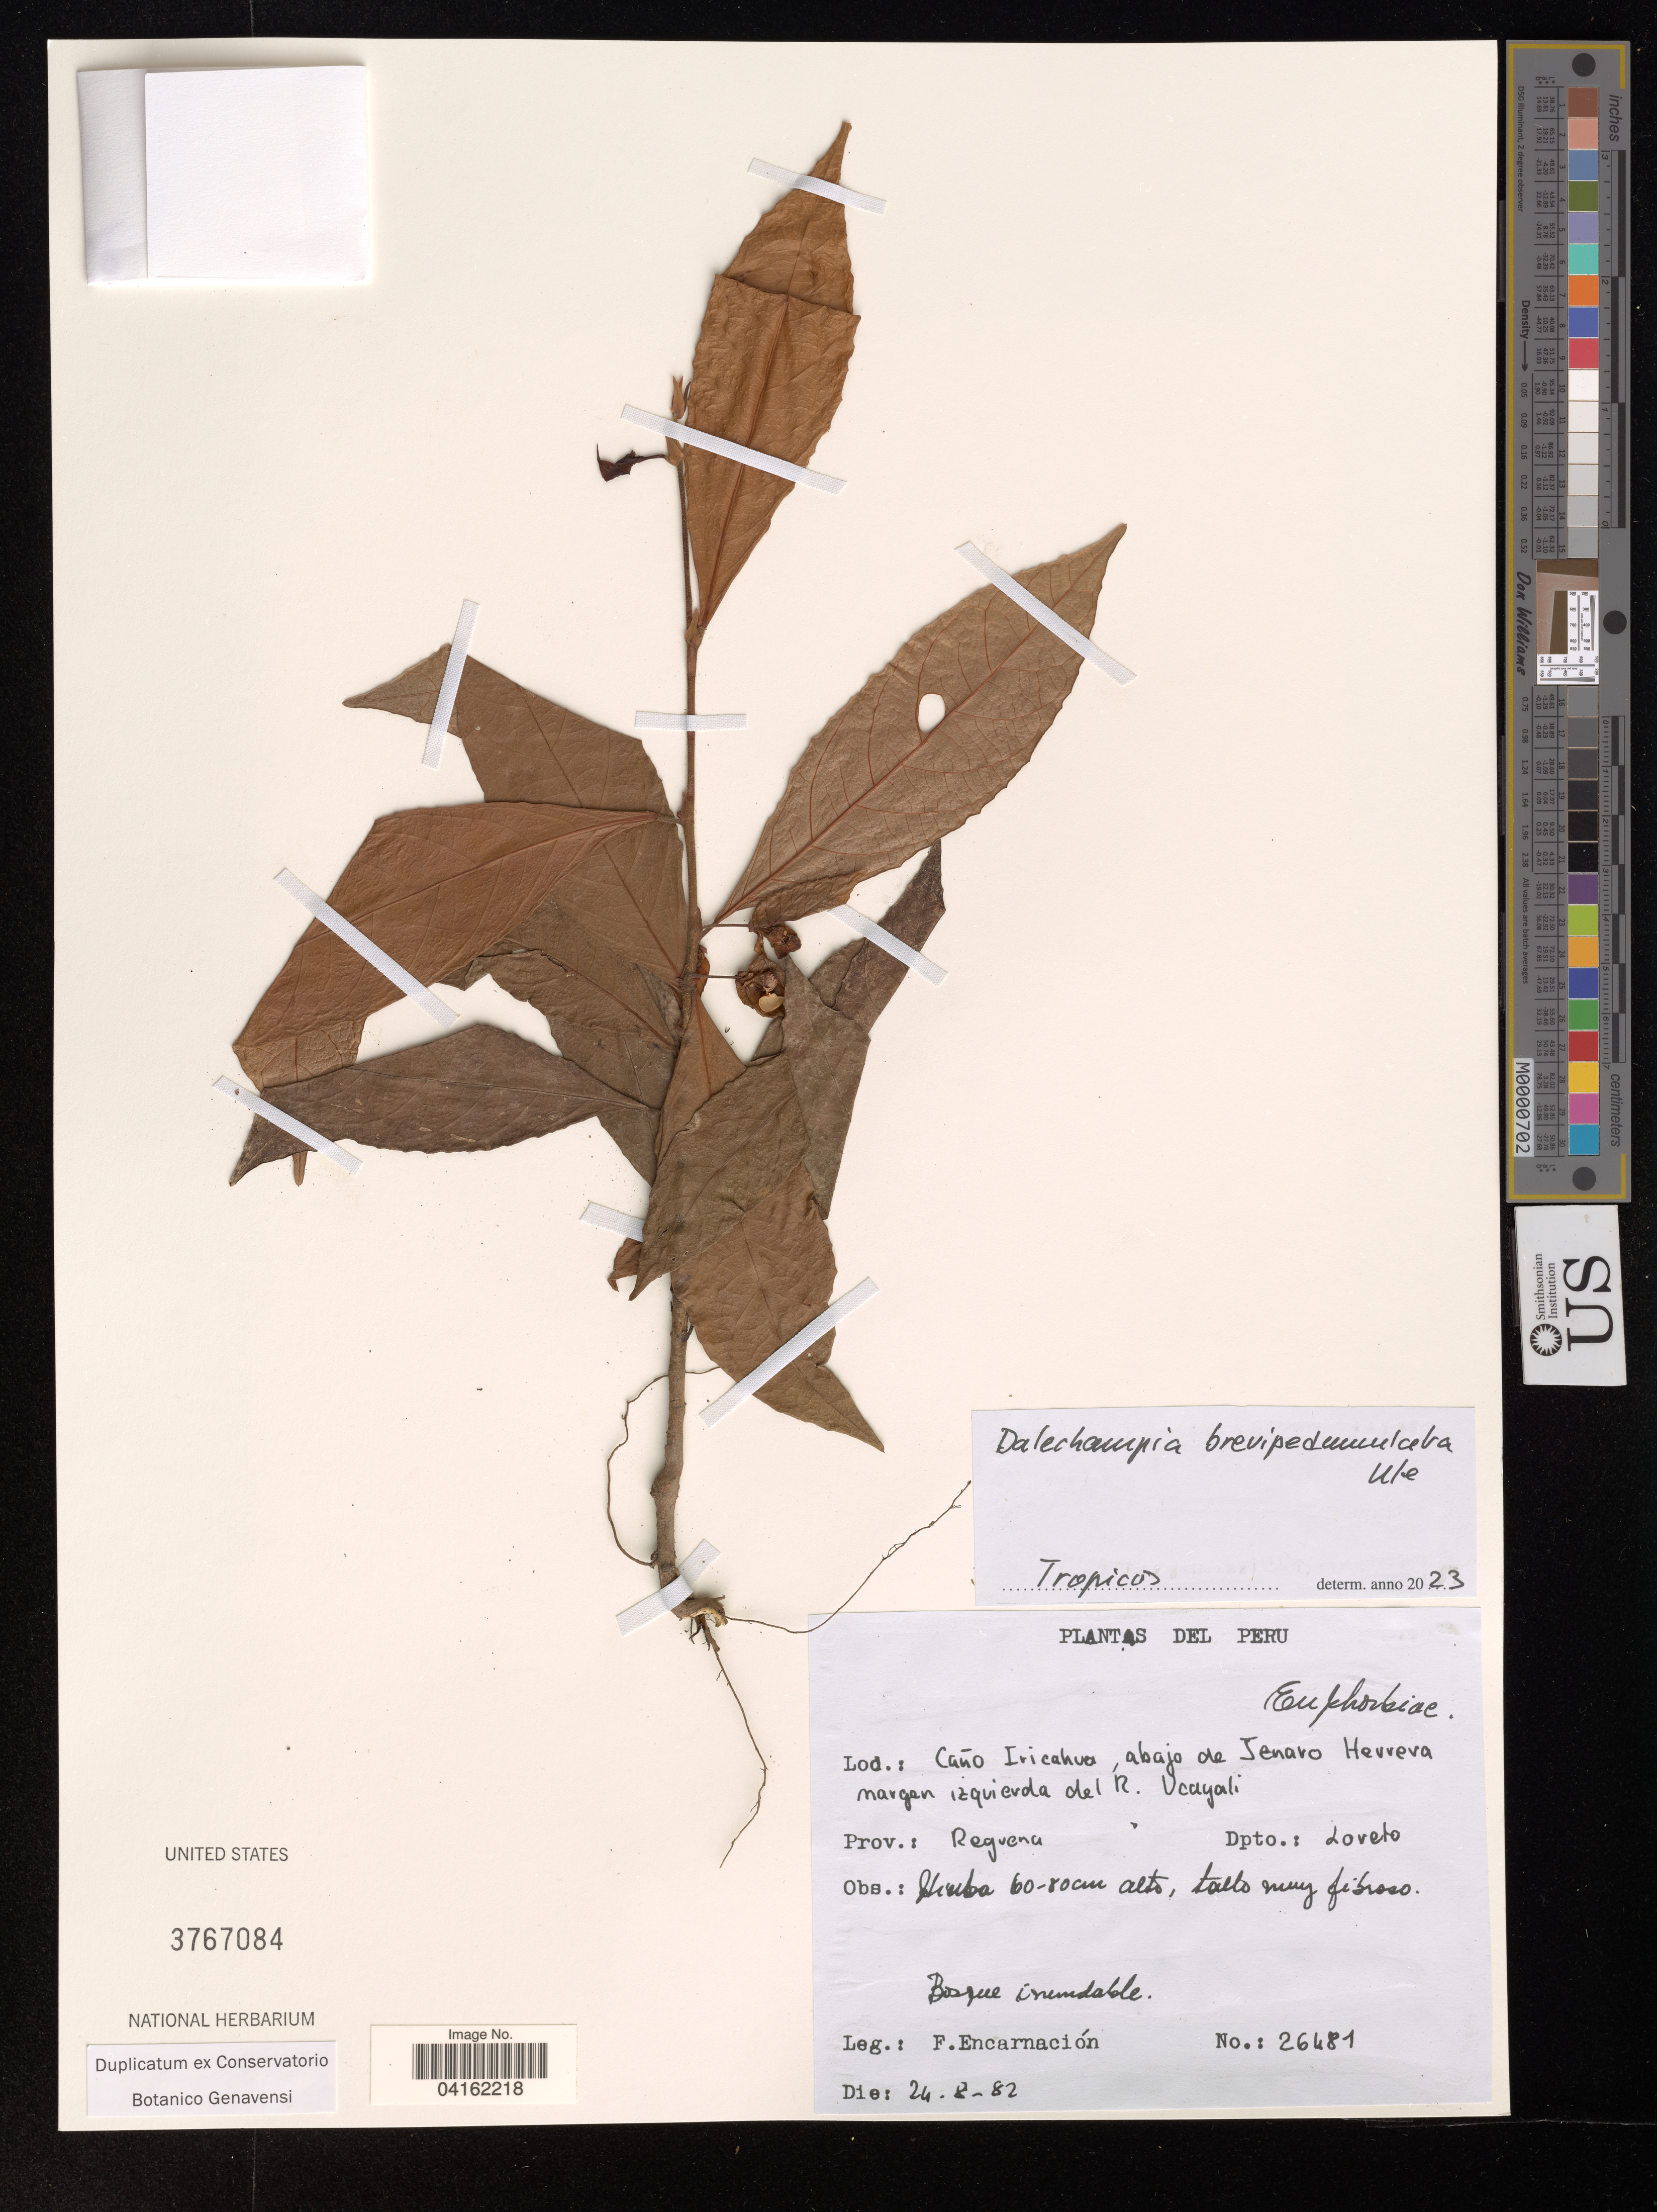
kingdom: Plantae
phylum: Tracheophyta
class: Magnoliopsida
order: Malpighiales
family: Euphorbiaceae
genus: Dalechampia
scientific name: Dalechampia brevipedunculata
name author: Ule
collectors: F. Encarnación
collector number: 26481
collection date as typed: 24 8 82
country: Peru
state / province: Loreto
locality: Caño Iricahua, abajo de Jenaro Herrera margen izquierda del R. Ucayali. Prov.: Requena.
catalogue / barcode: US 3767084